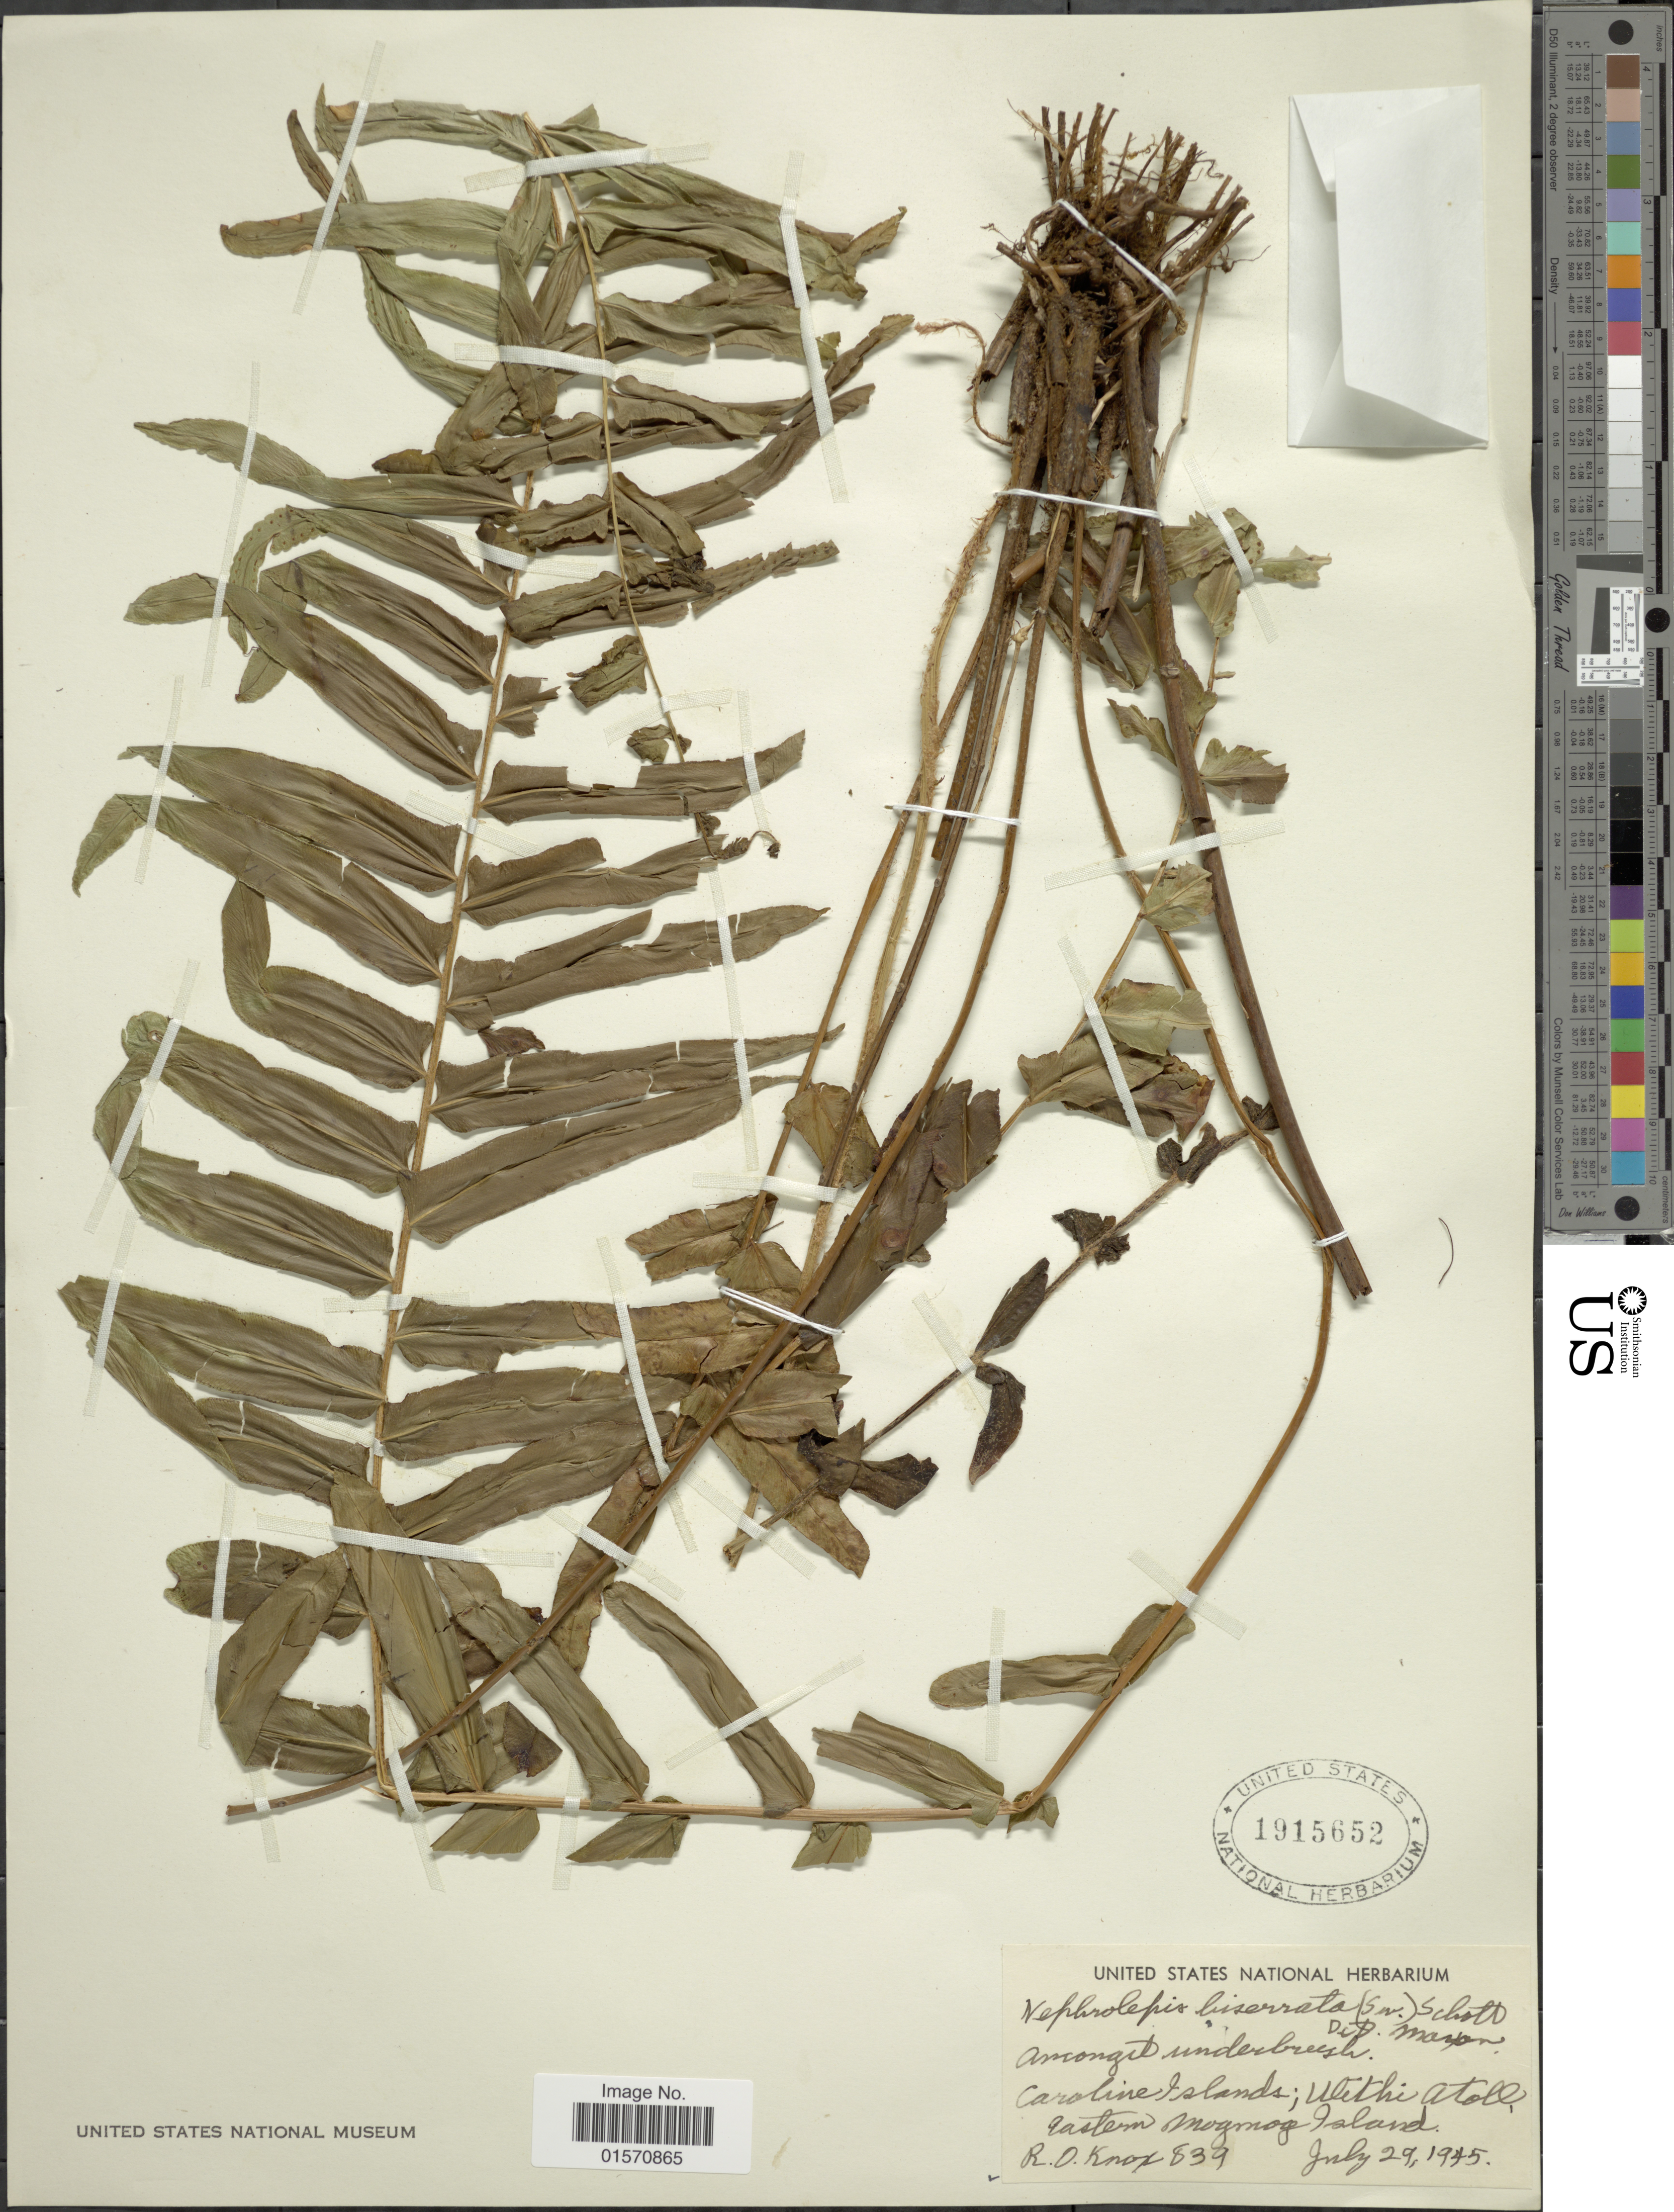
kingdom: Plantae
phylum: Tracheophyta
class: Polypodiopsida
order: Polypodiales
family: Nephrolepidaceae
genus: Nephrolepis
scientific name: Nephrolepis biserrata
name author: (Sw.) Schott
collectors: R. O. Knox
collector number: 839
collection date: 1945-07-29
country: Micronesia, Federated States of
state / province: Yap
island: Ulithi Atoll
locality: Caroline Islands; Ulithi Atoll, Eastern Mogmog Island [interpreted]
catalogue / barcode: US 1915652